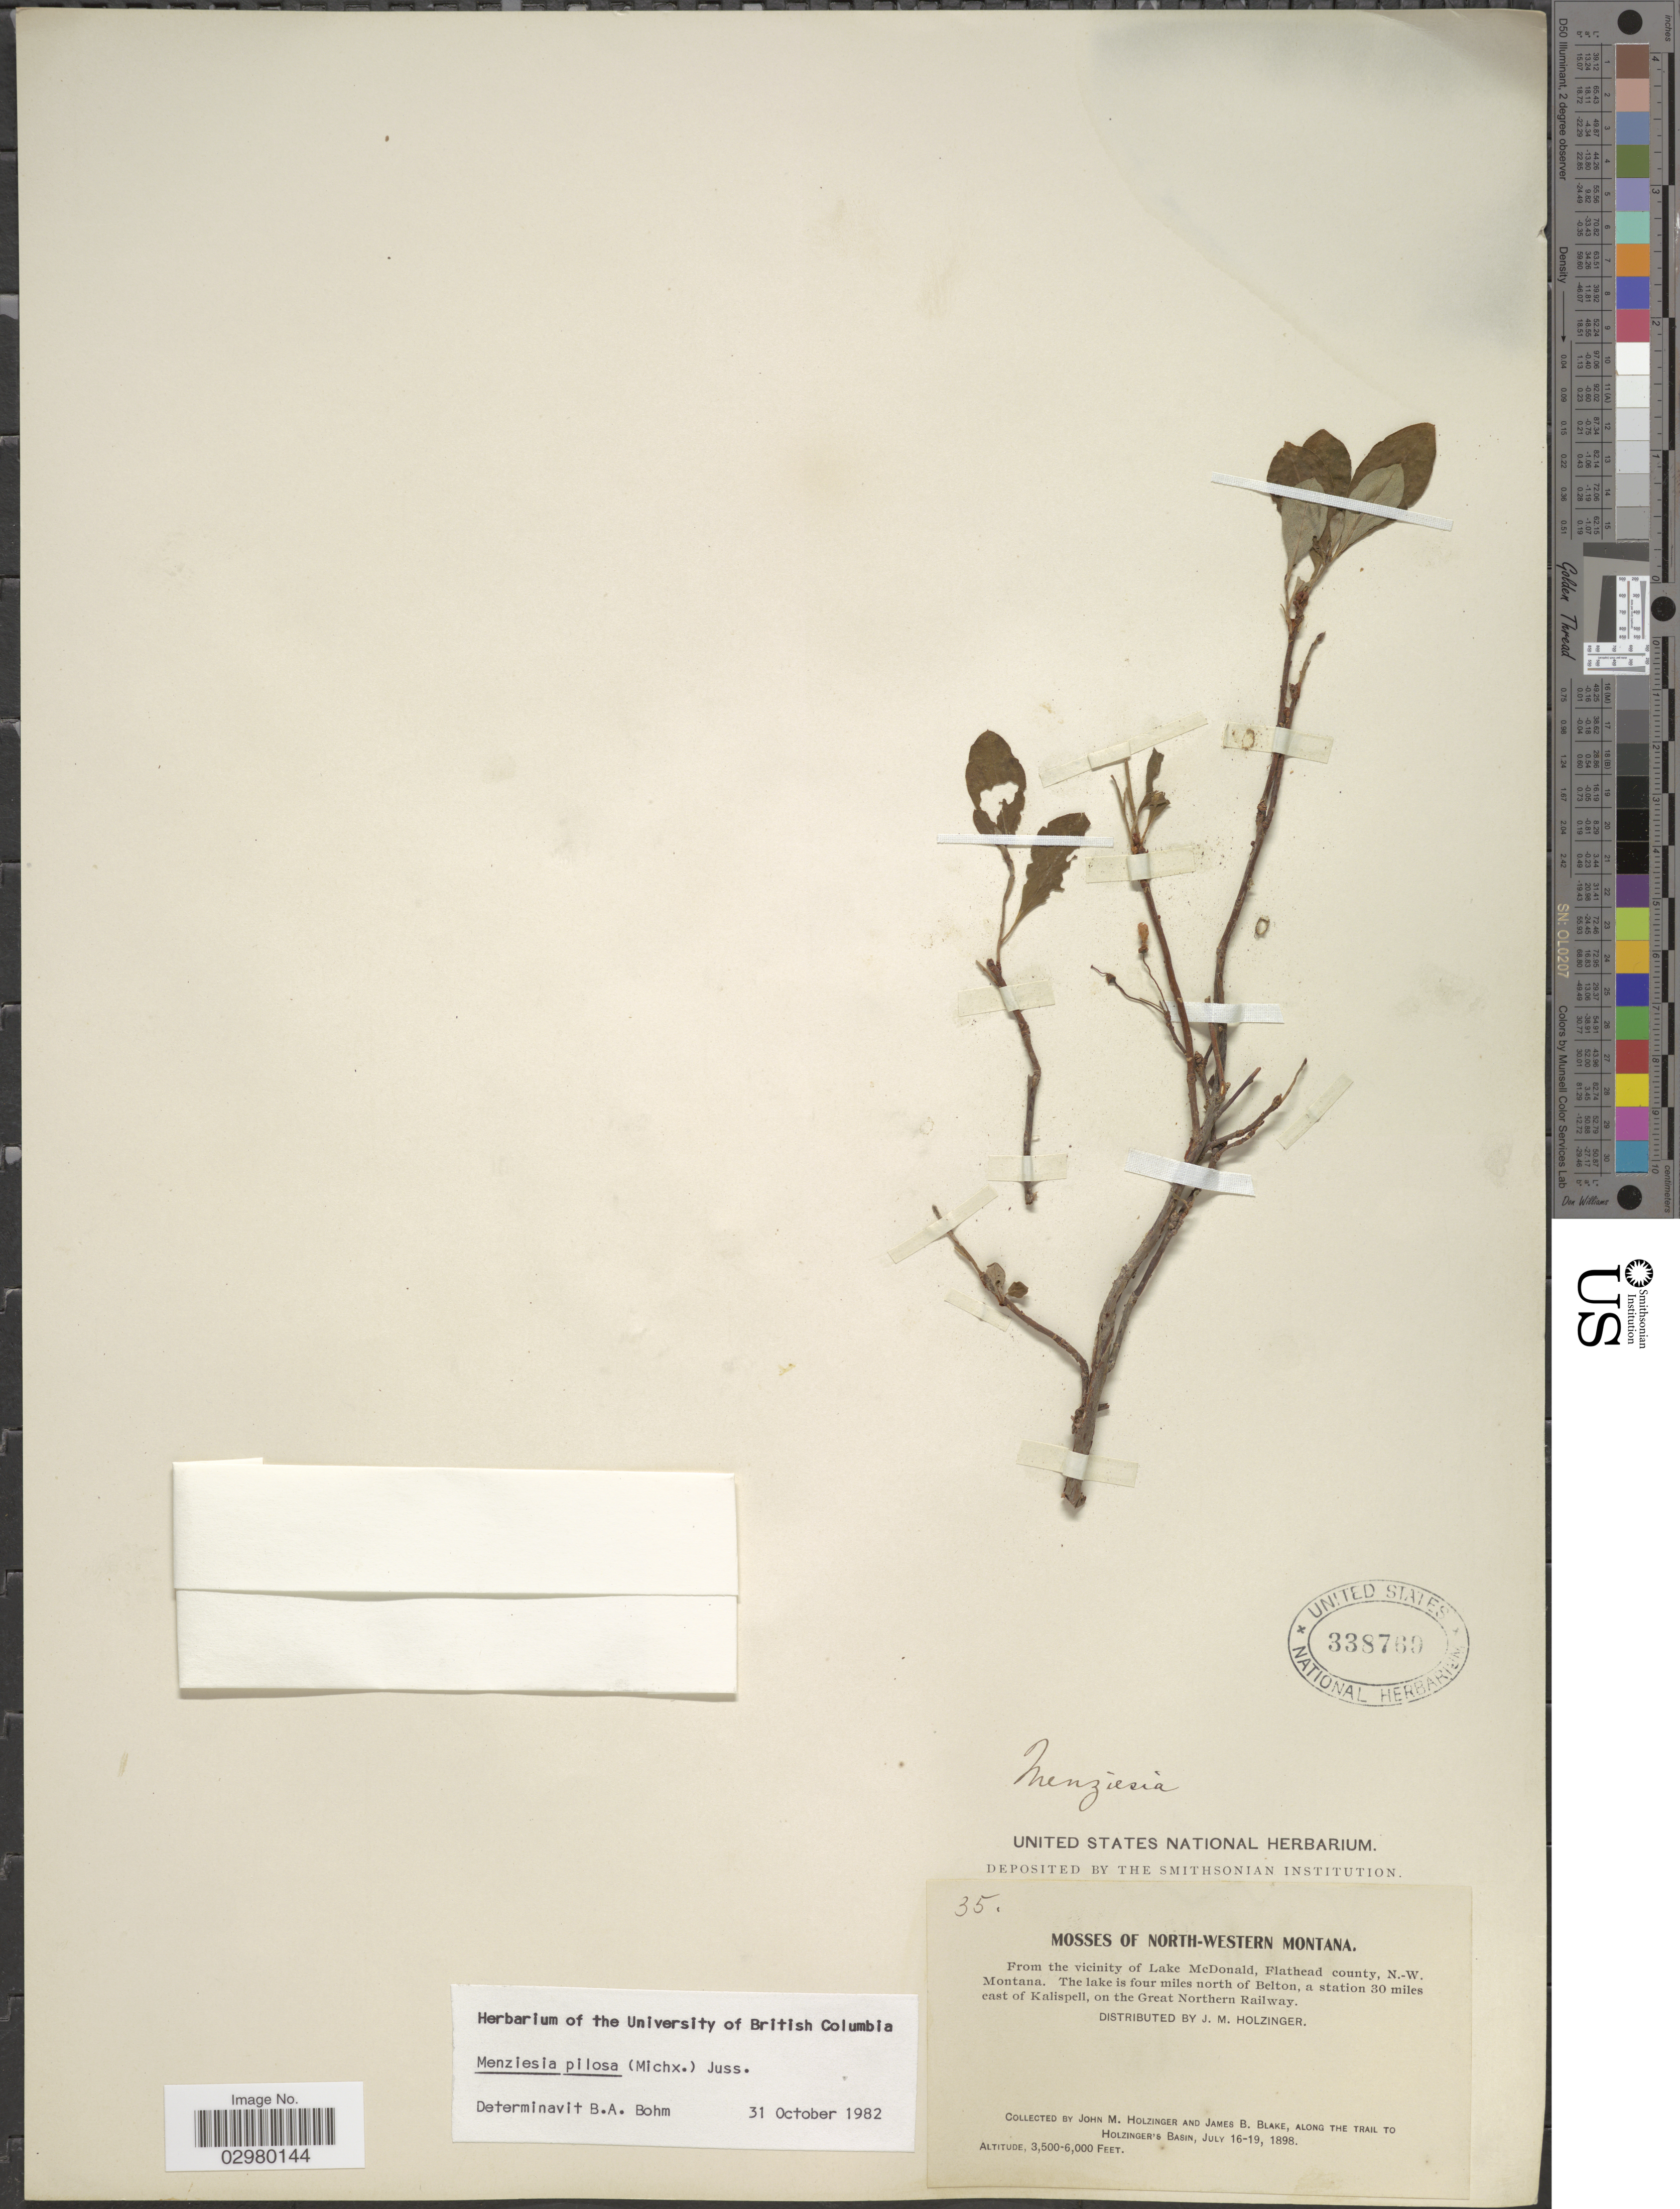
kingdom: Plantae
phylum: Tracheophyta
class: Magnoliopsida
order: Ericales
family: Ericaceae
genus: Menziesia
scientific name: Menziesia pilosa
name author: (Michx.) Juss.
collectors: J. M. Holzinger & J. B. Blake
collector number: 35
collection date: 1898-07-16/1898-07-19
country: United States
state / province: Montana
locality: North-Western Montana. From the vicinity of Lake McDonald, Flathead county, N.-W. Montana. The lake is four miles north of Belton, a station 30 miles east of Kalispell, on the Great Northern Railway.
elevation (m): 1067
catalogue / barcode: US 338769